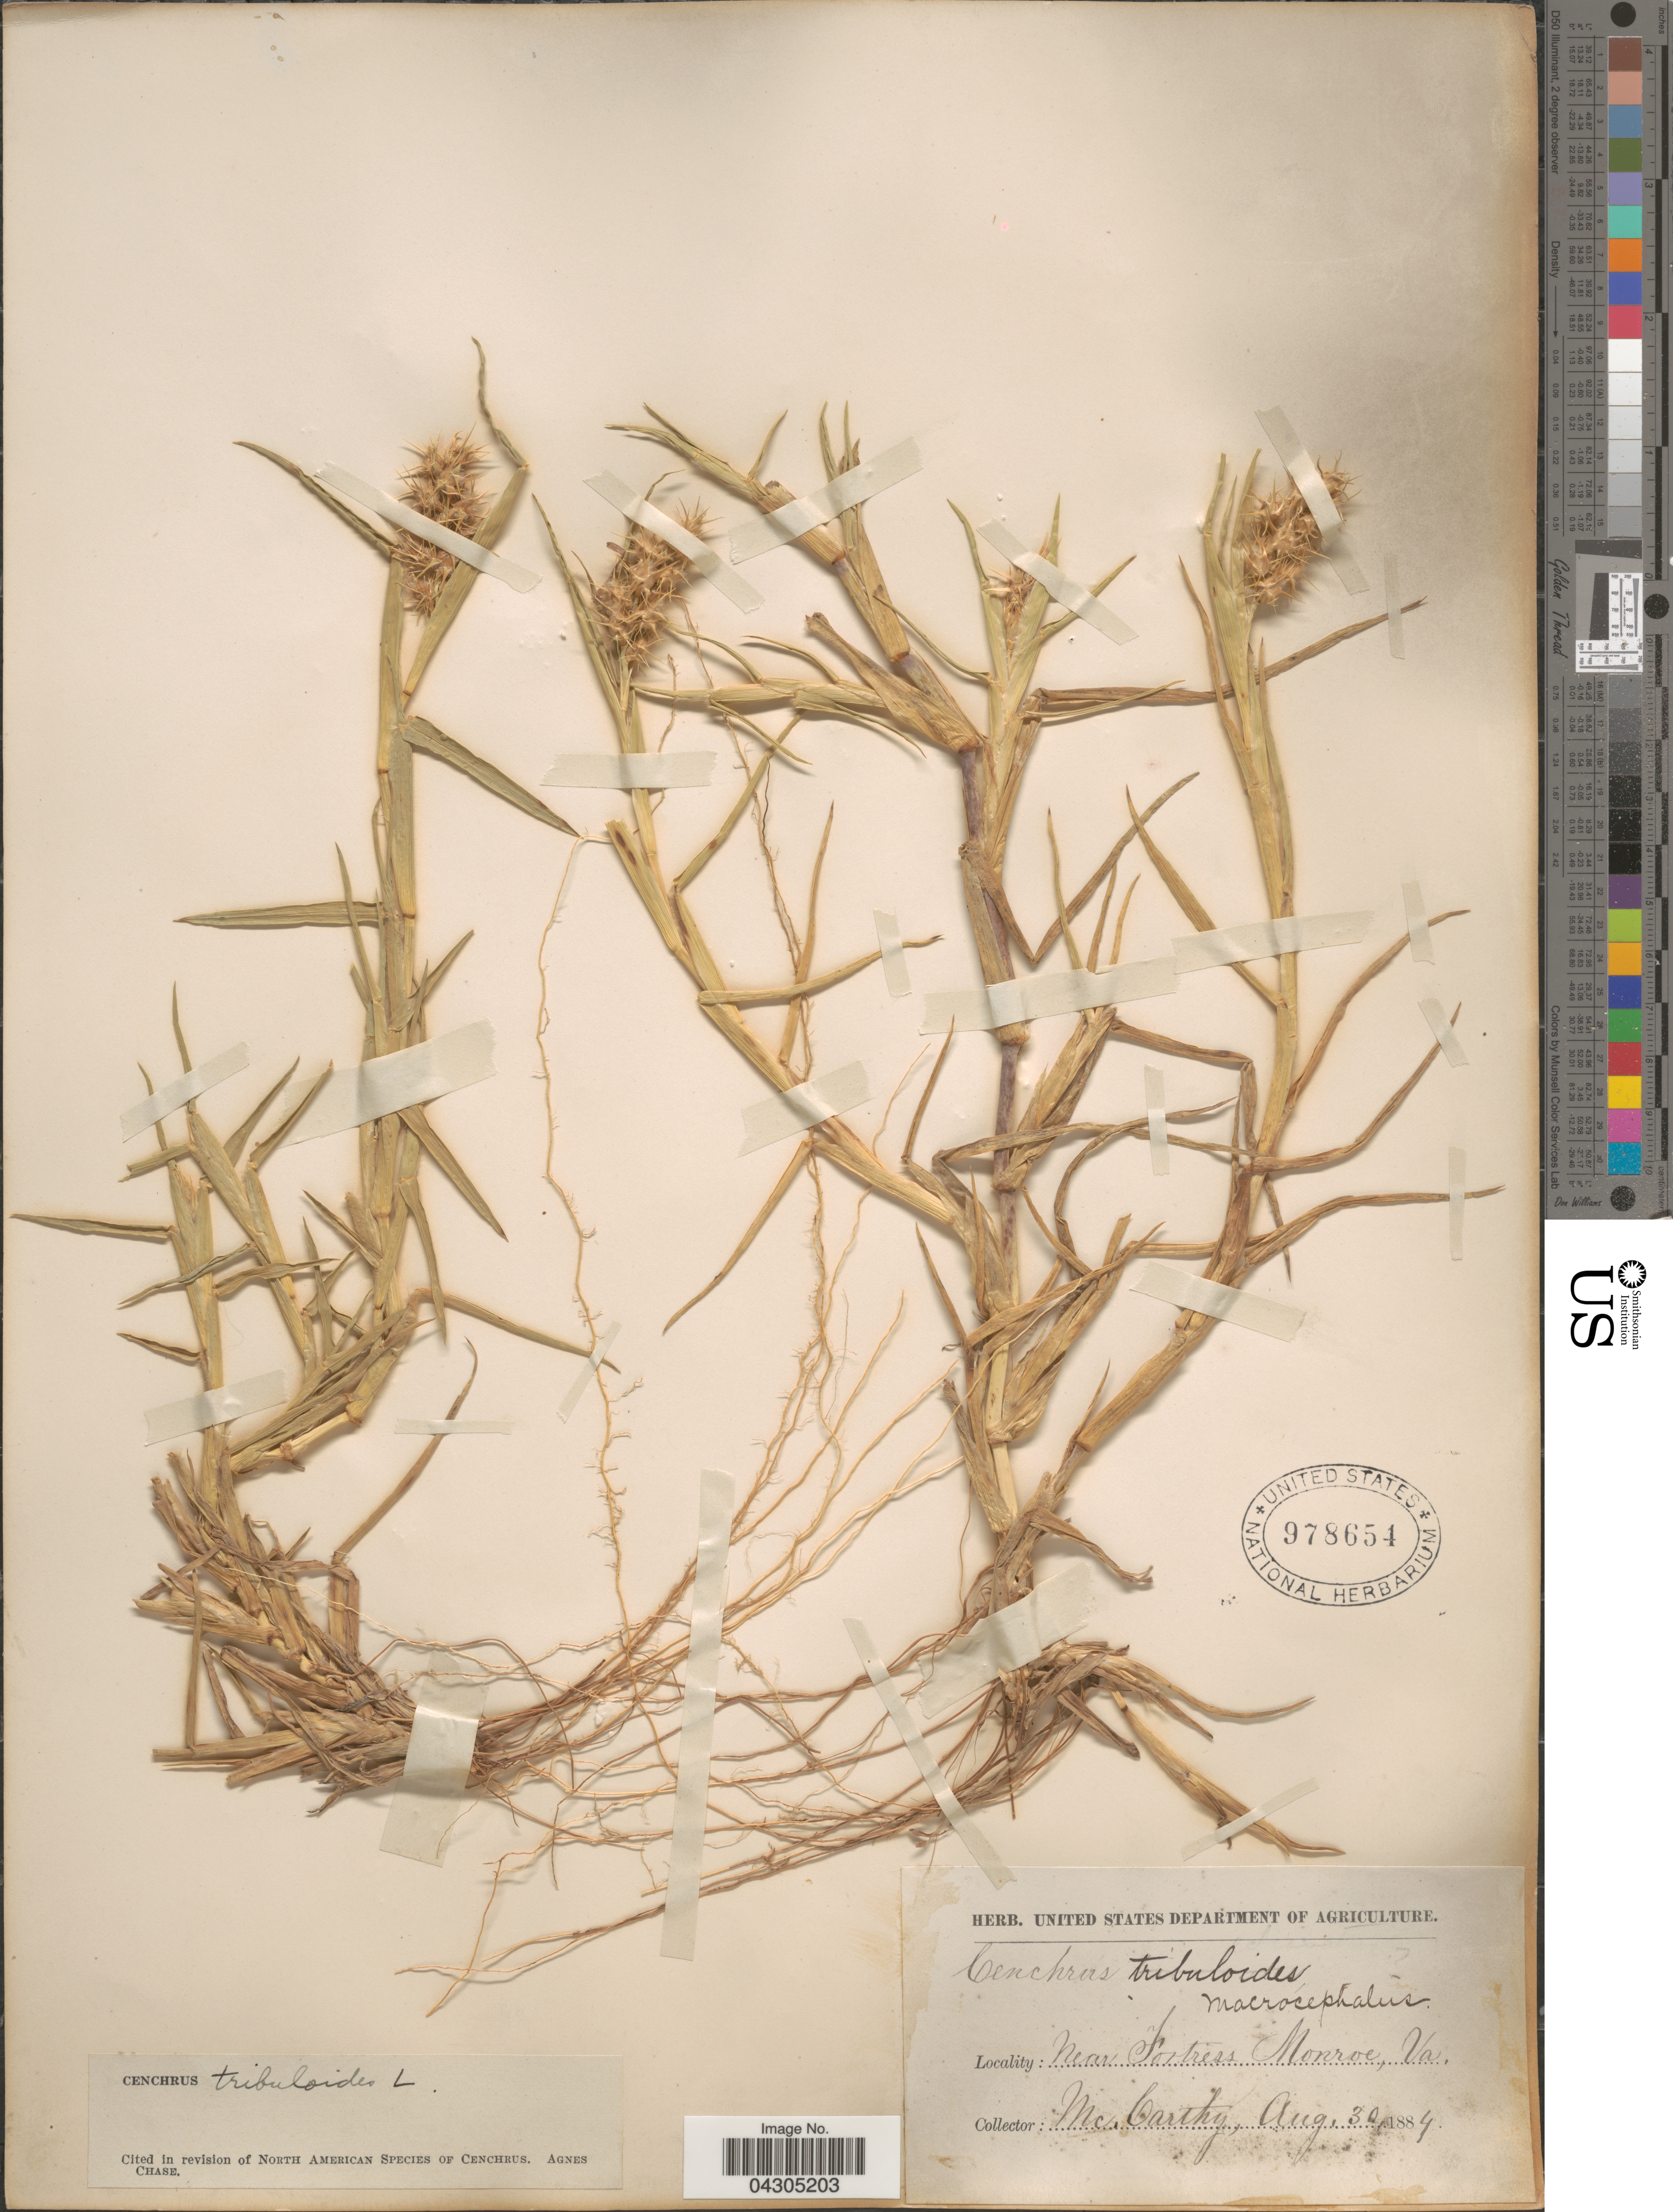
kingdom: Plantae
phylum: Tracheophyta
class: Liliopsida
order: Poales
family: Poaceae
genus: Cenchrus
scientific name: Cenchrus tribuloides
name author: L.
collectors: -- McCarthy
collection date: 1884-08-30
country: United States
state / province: Virginia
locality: Near Fortress Monroe.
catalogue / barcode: US 978654